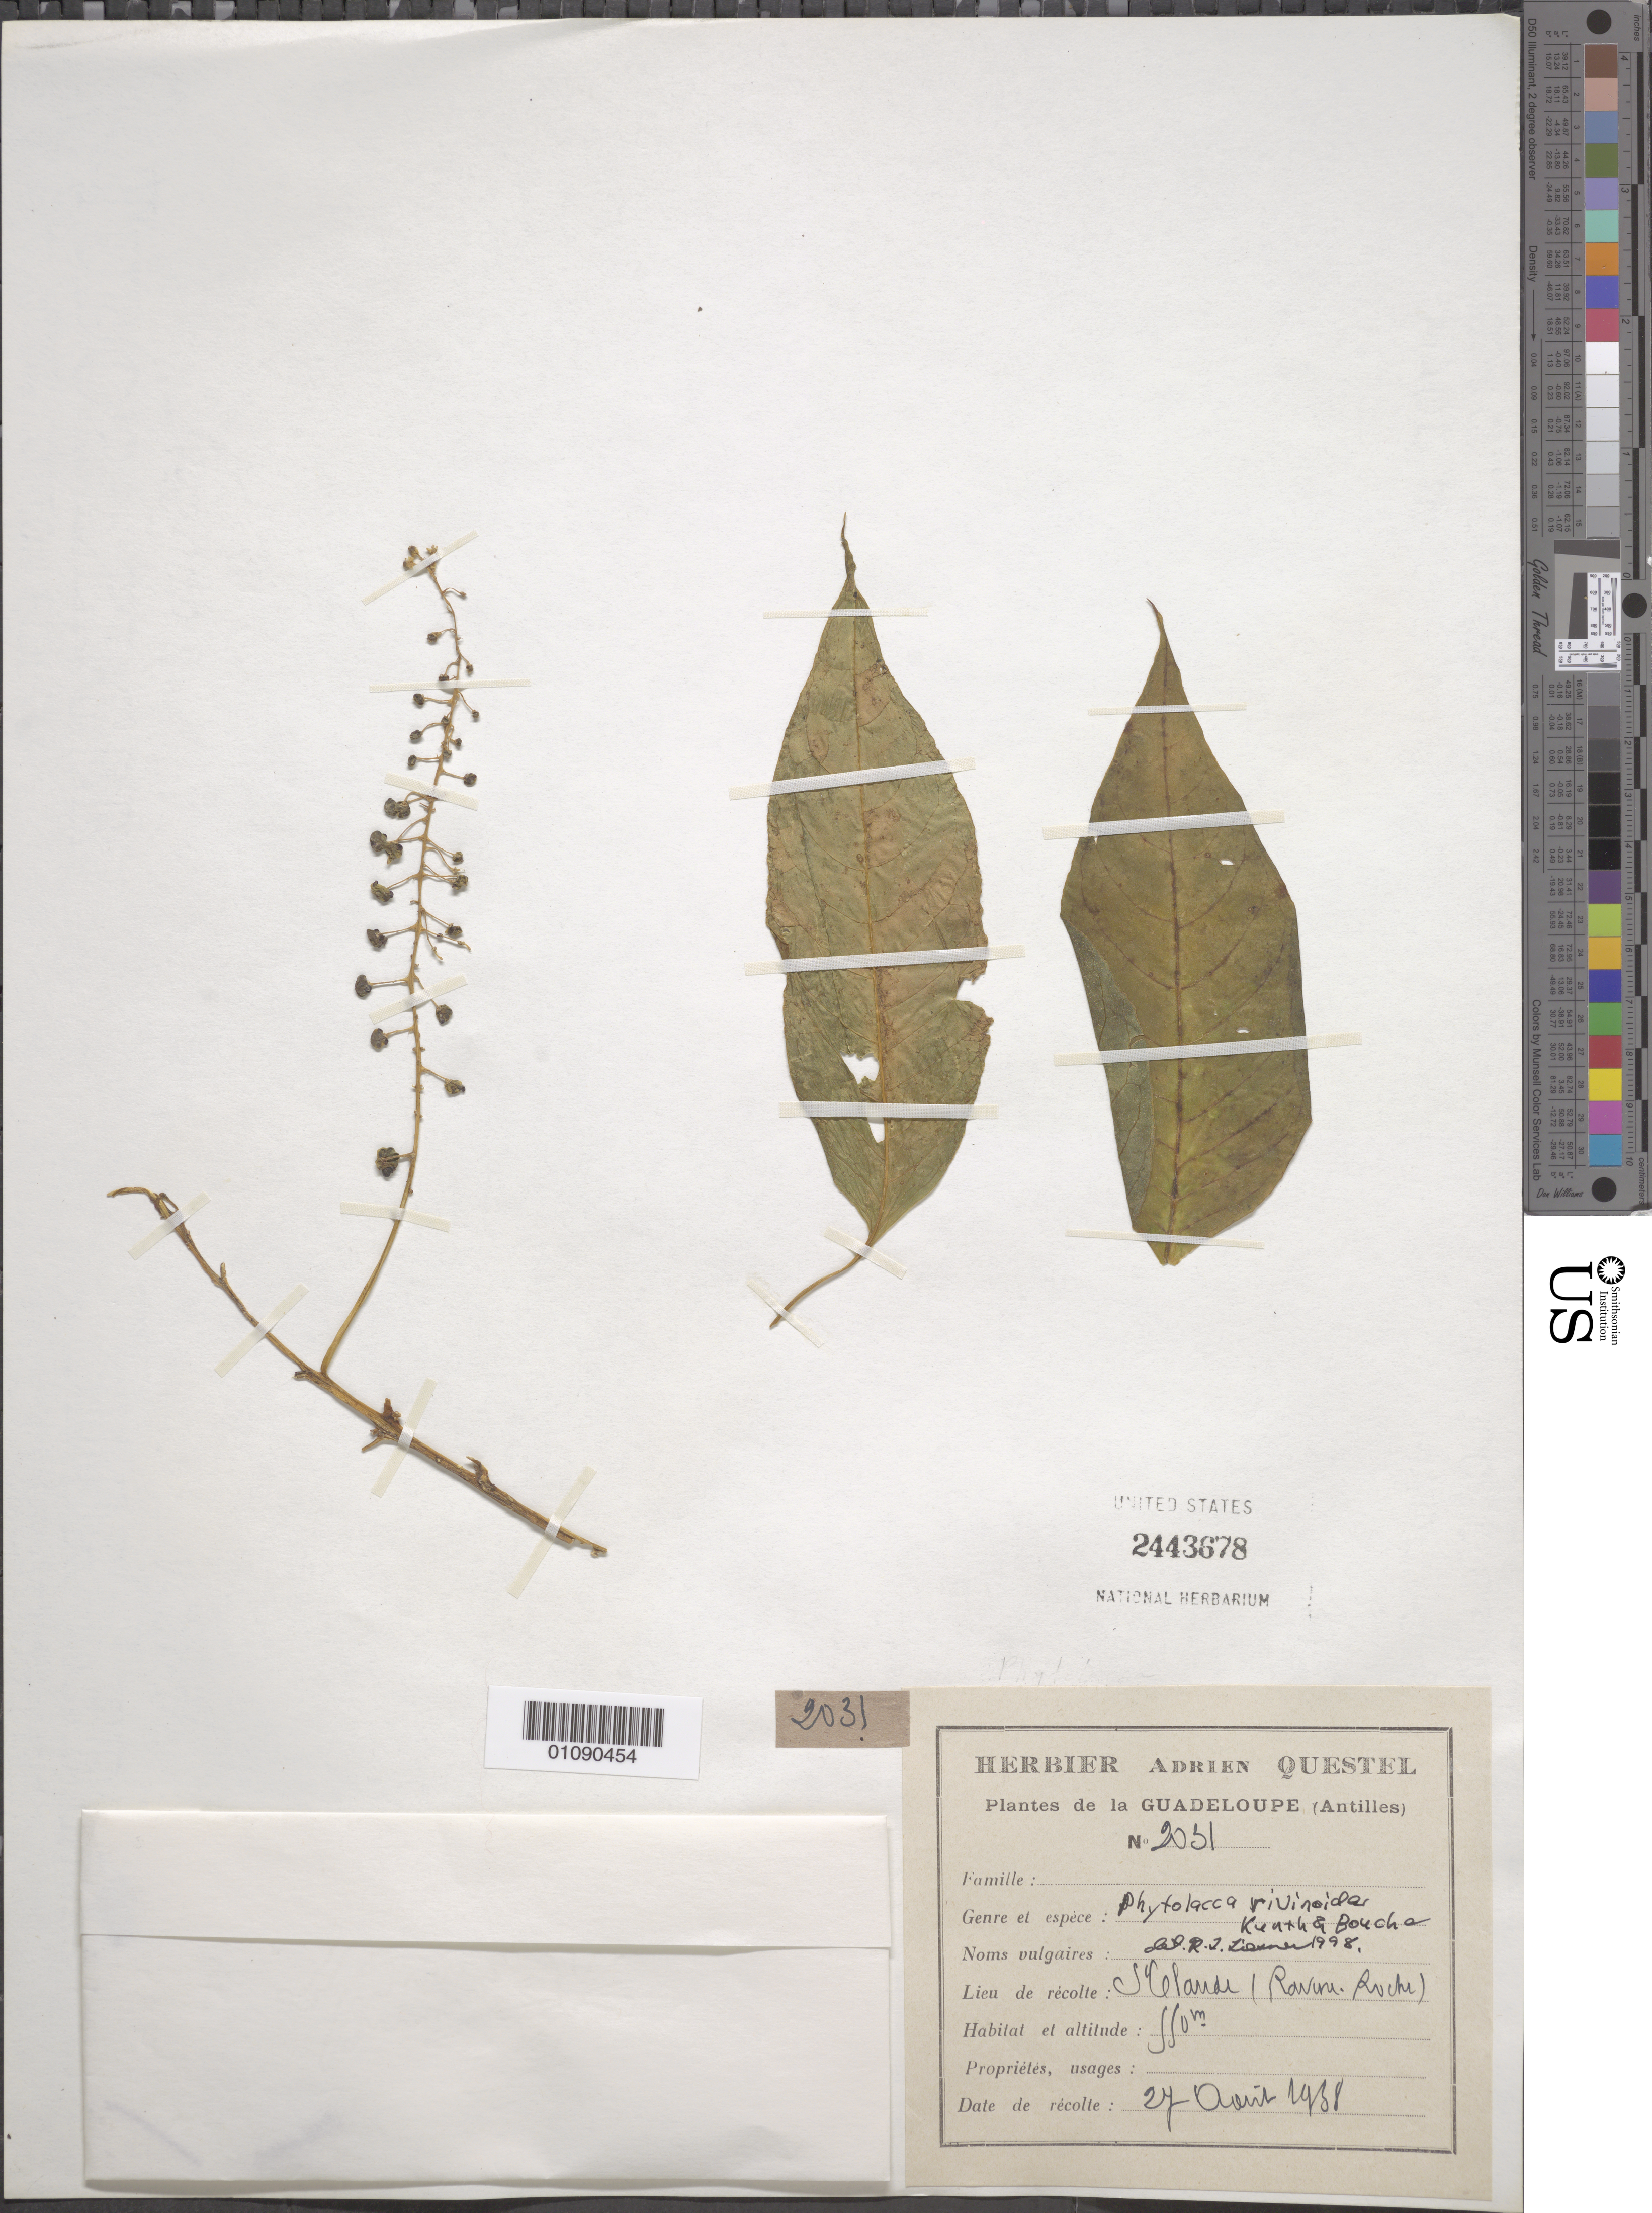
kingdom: Plantae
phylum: Tracheophyta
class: Magnoliopsida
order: Caryophyllales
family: Phytolaccaceae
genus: Phytolacca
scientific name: Phytolacca rivinoides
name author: Kunth & C.D. Bouché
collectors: A. Questel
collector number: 2031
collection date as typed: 27 Apr 1938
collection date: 1938-04-27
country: Guadeloupe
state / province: St. Claude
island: Basse Terre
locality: St. Clauge (Ravine-Roche)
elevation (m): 550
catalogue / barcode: US 2443678